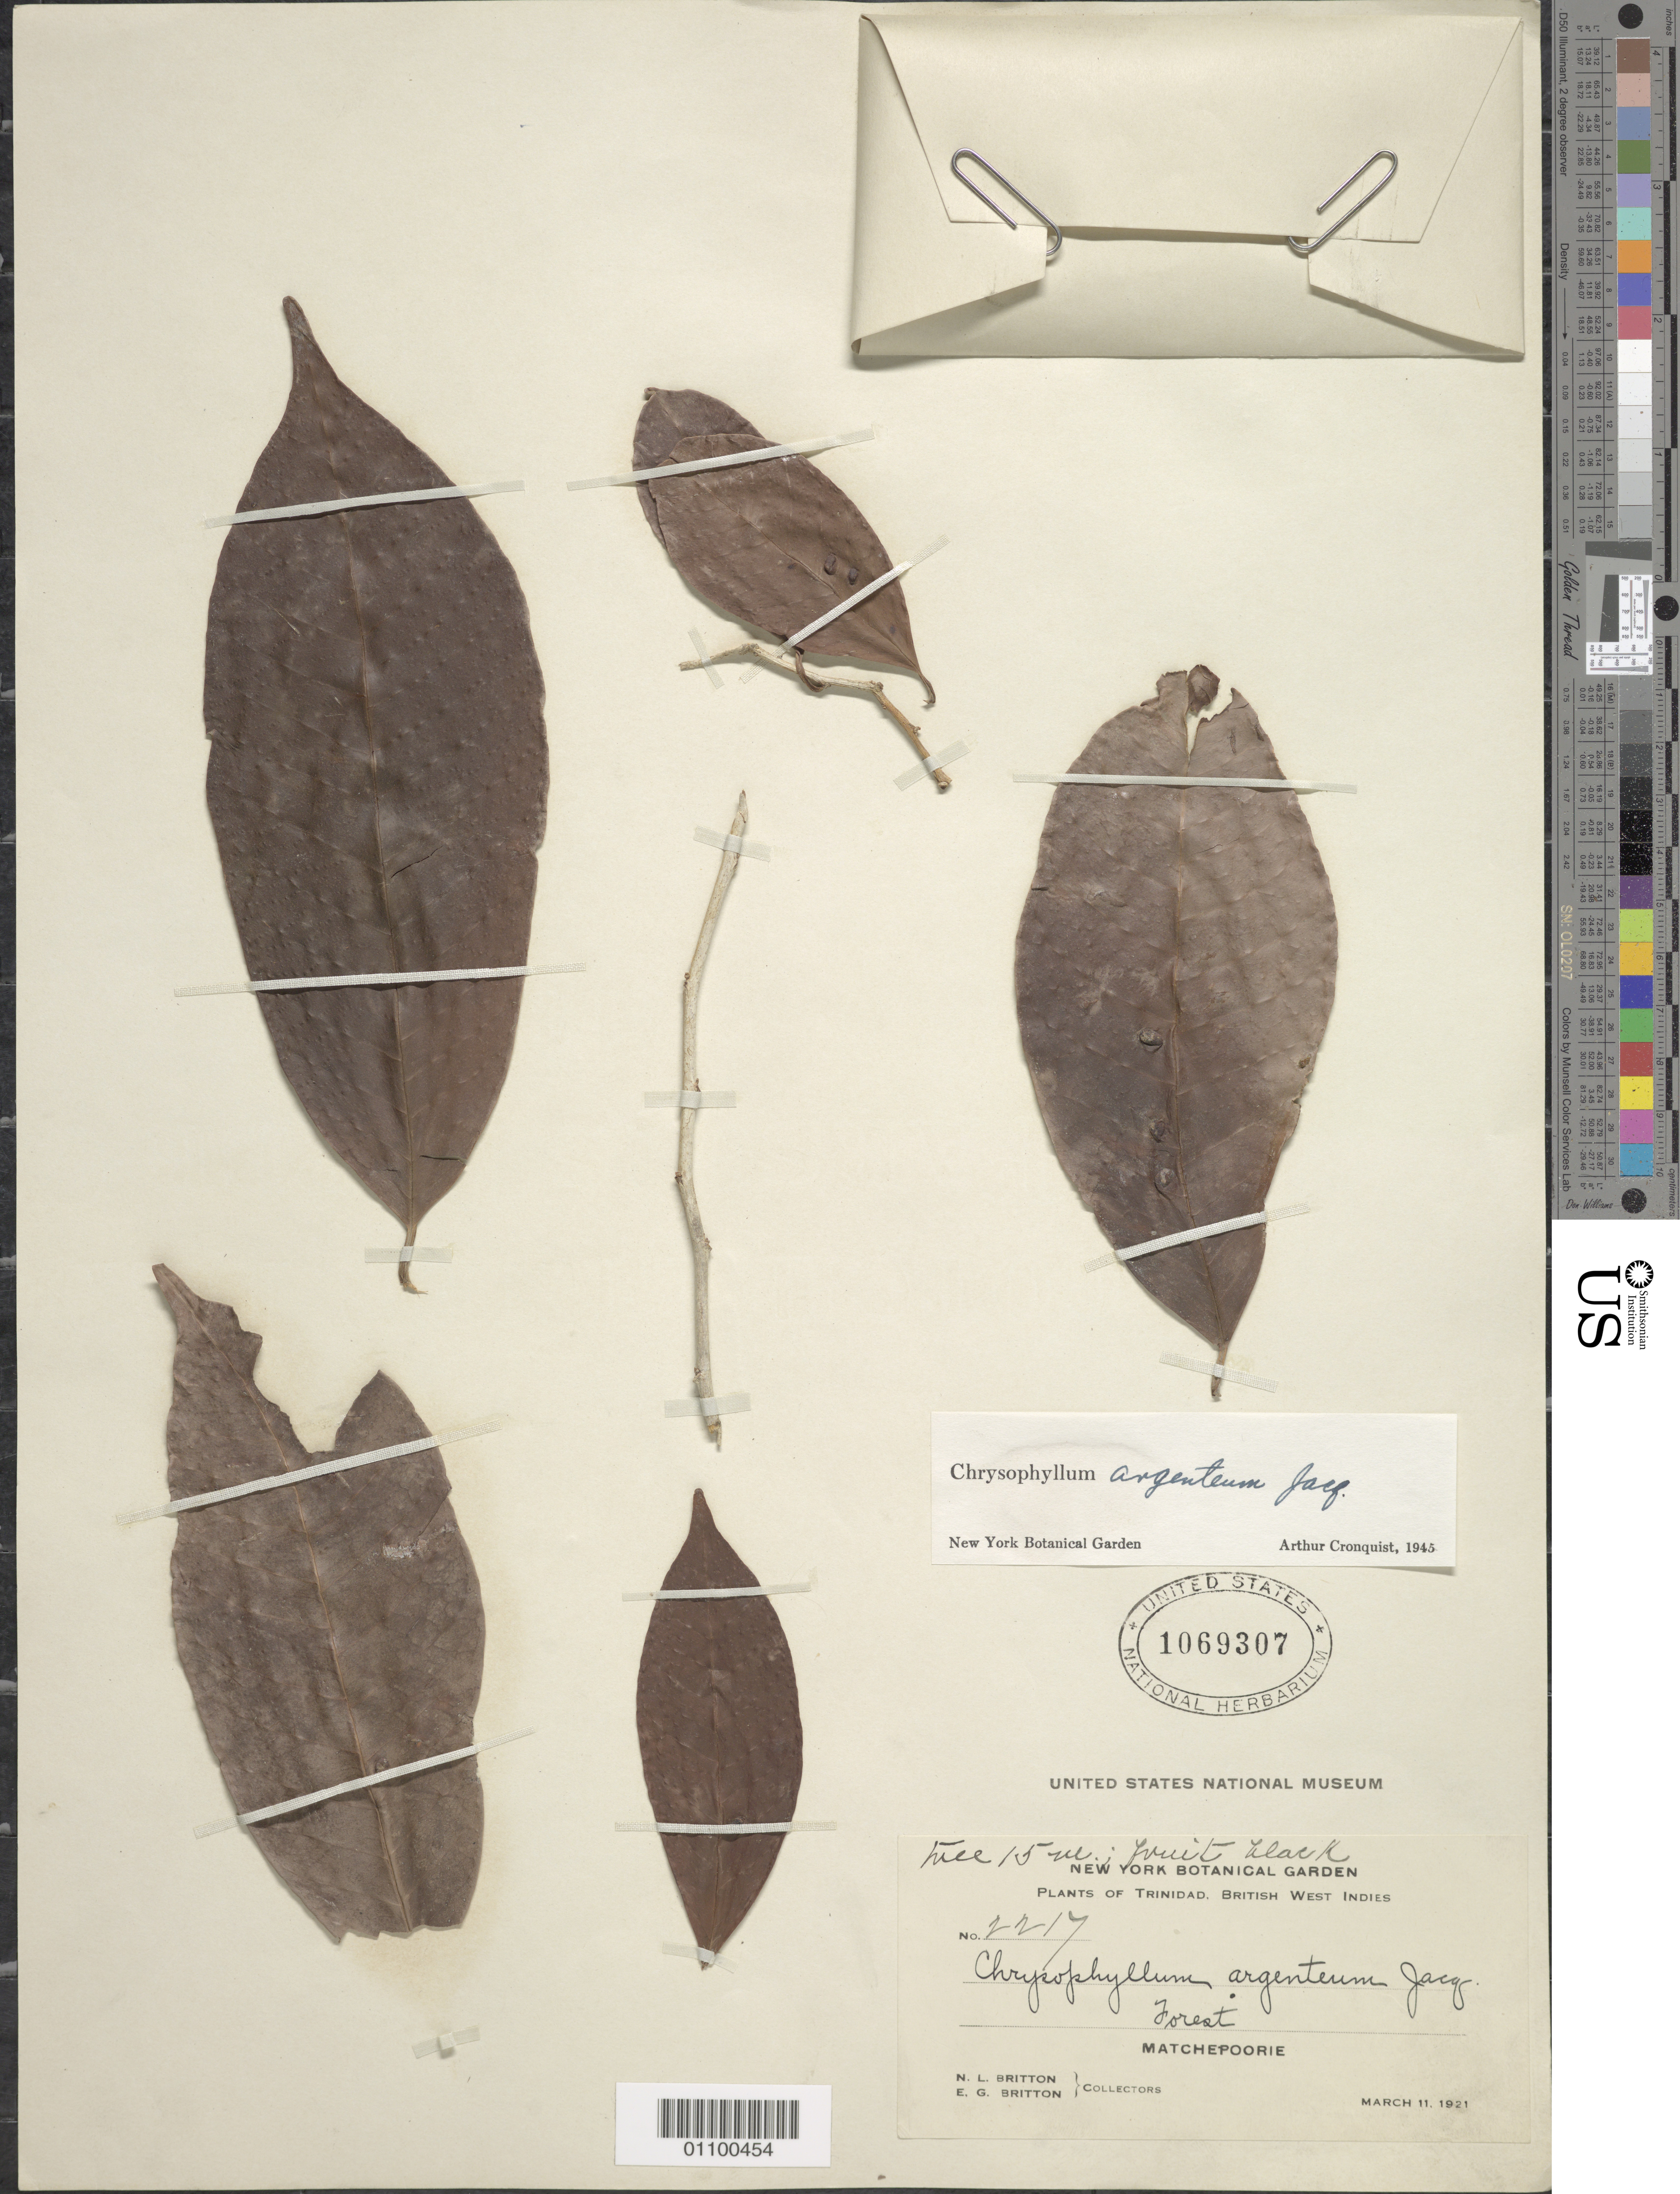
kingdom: Plantae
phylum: Tracheophyta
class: Magnoliopsida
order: Ericales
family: Sapotaceae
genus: Chrysophyllum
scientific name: Chrysophyllum argenteum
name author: Jacq.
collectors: N. Britton & E. G. Britton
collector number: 2217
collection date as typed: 11 Mar 1921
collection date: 1921-03-11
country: Trinidad and Tobago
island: Trinidad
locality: Matchepoorie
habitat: forest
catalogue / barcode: US 1069307